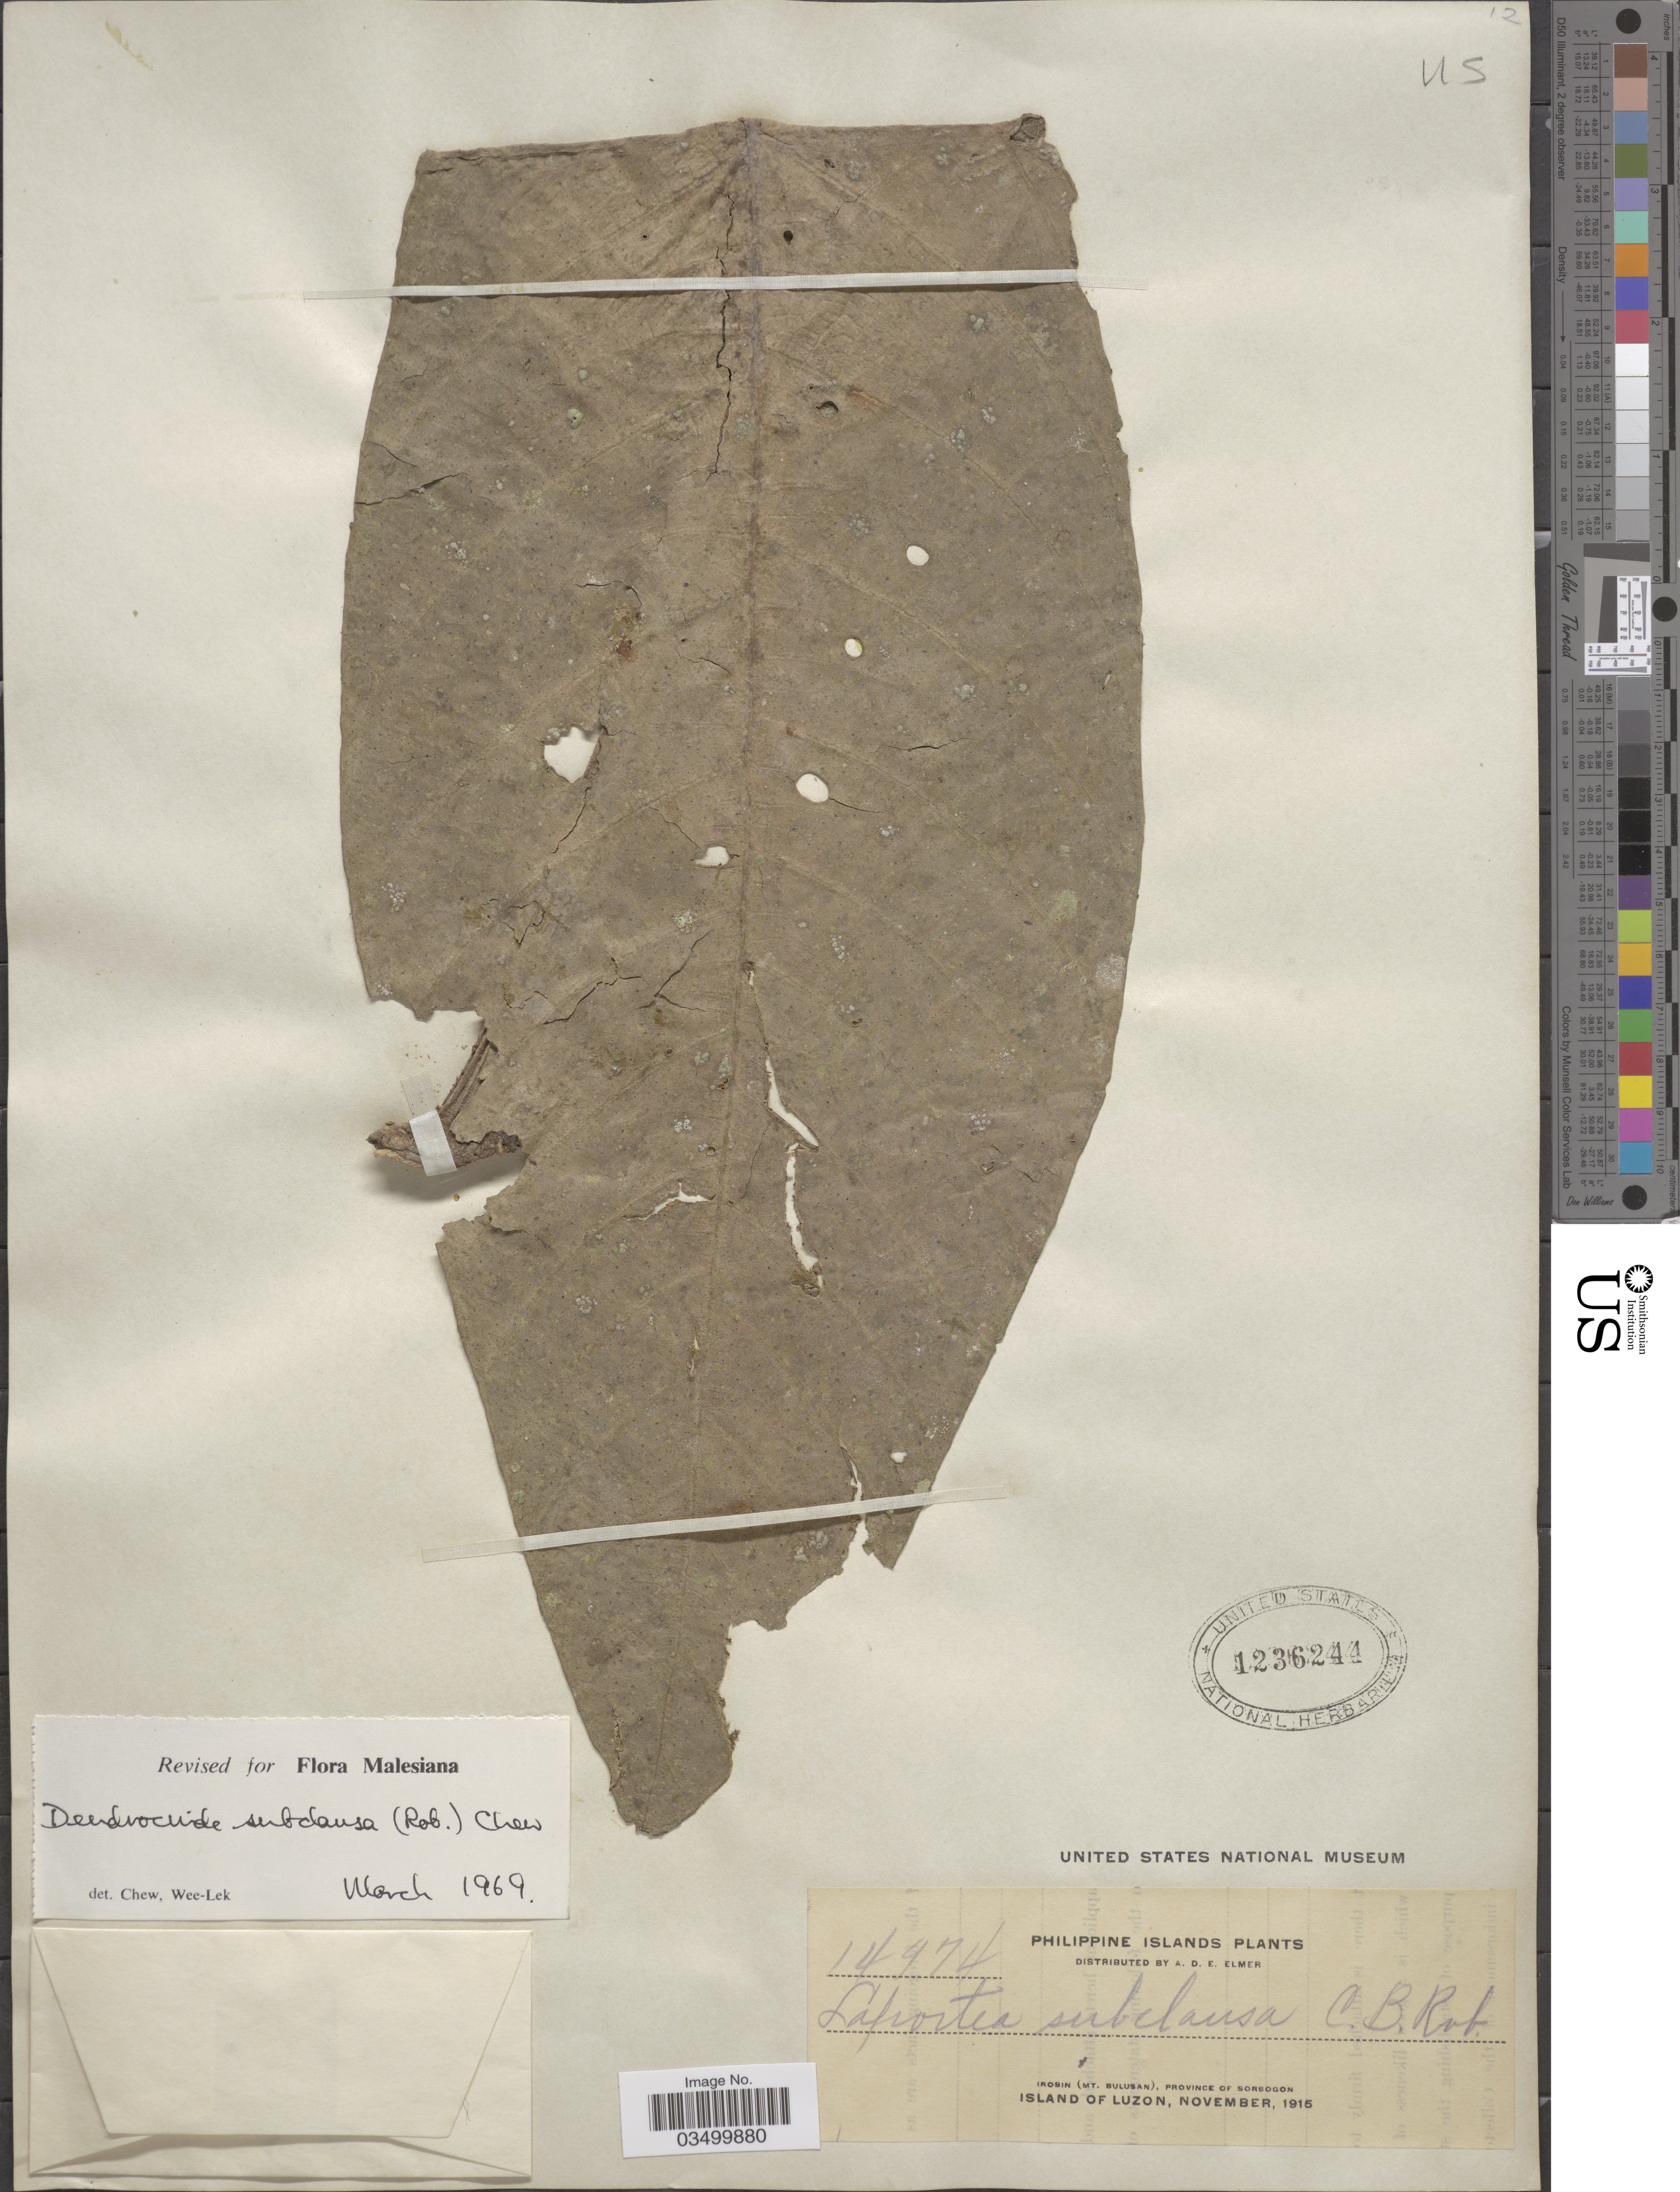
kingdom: Plantae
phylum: Tracheophyta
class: Magnoliopsida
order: Rosales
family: Urticaceae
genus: Dendrocnide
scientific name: Dendrocnide subclausa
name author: (C.B. Rob.) Chew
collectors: A. D. E. Elmer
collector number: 14974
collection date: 1915-11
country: Philippines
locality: Philippine Islands. Irosin (Mt. Bulusan), Province of Sorsogon. Island of Luzon.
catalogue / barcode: US 1236244